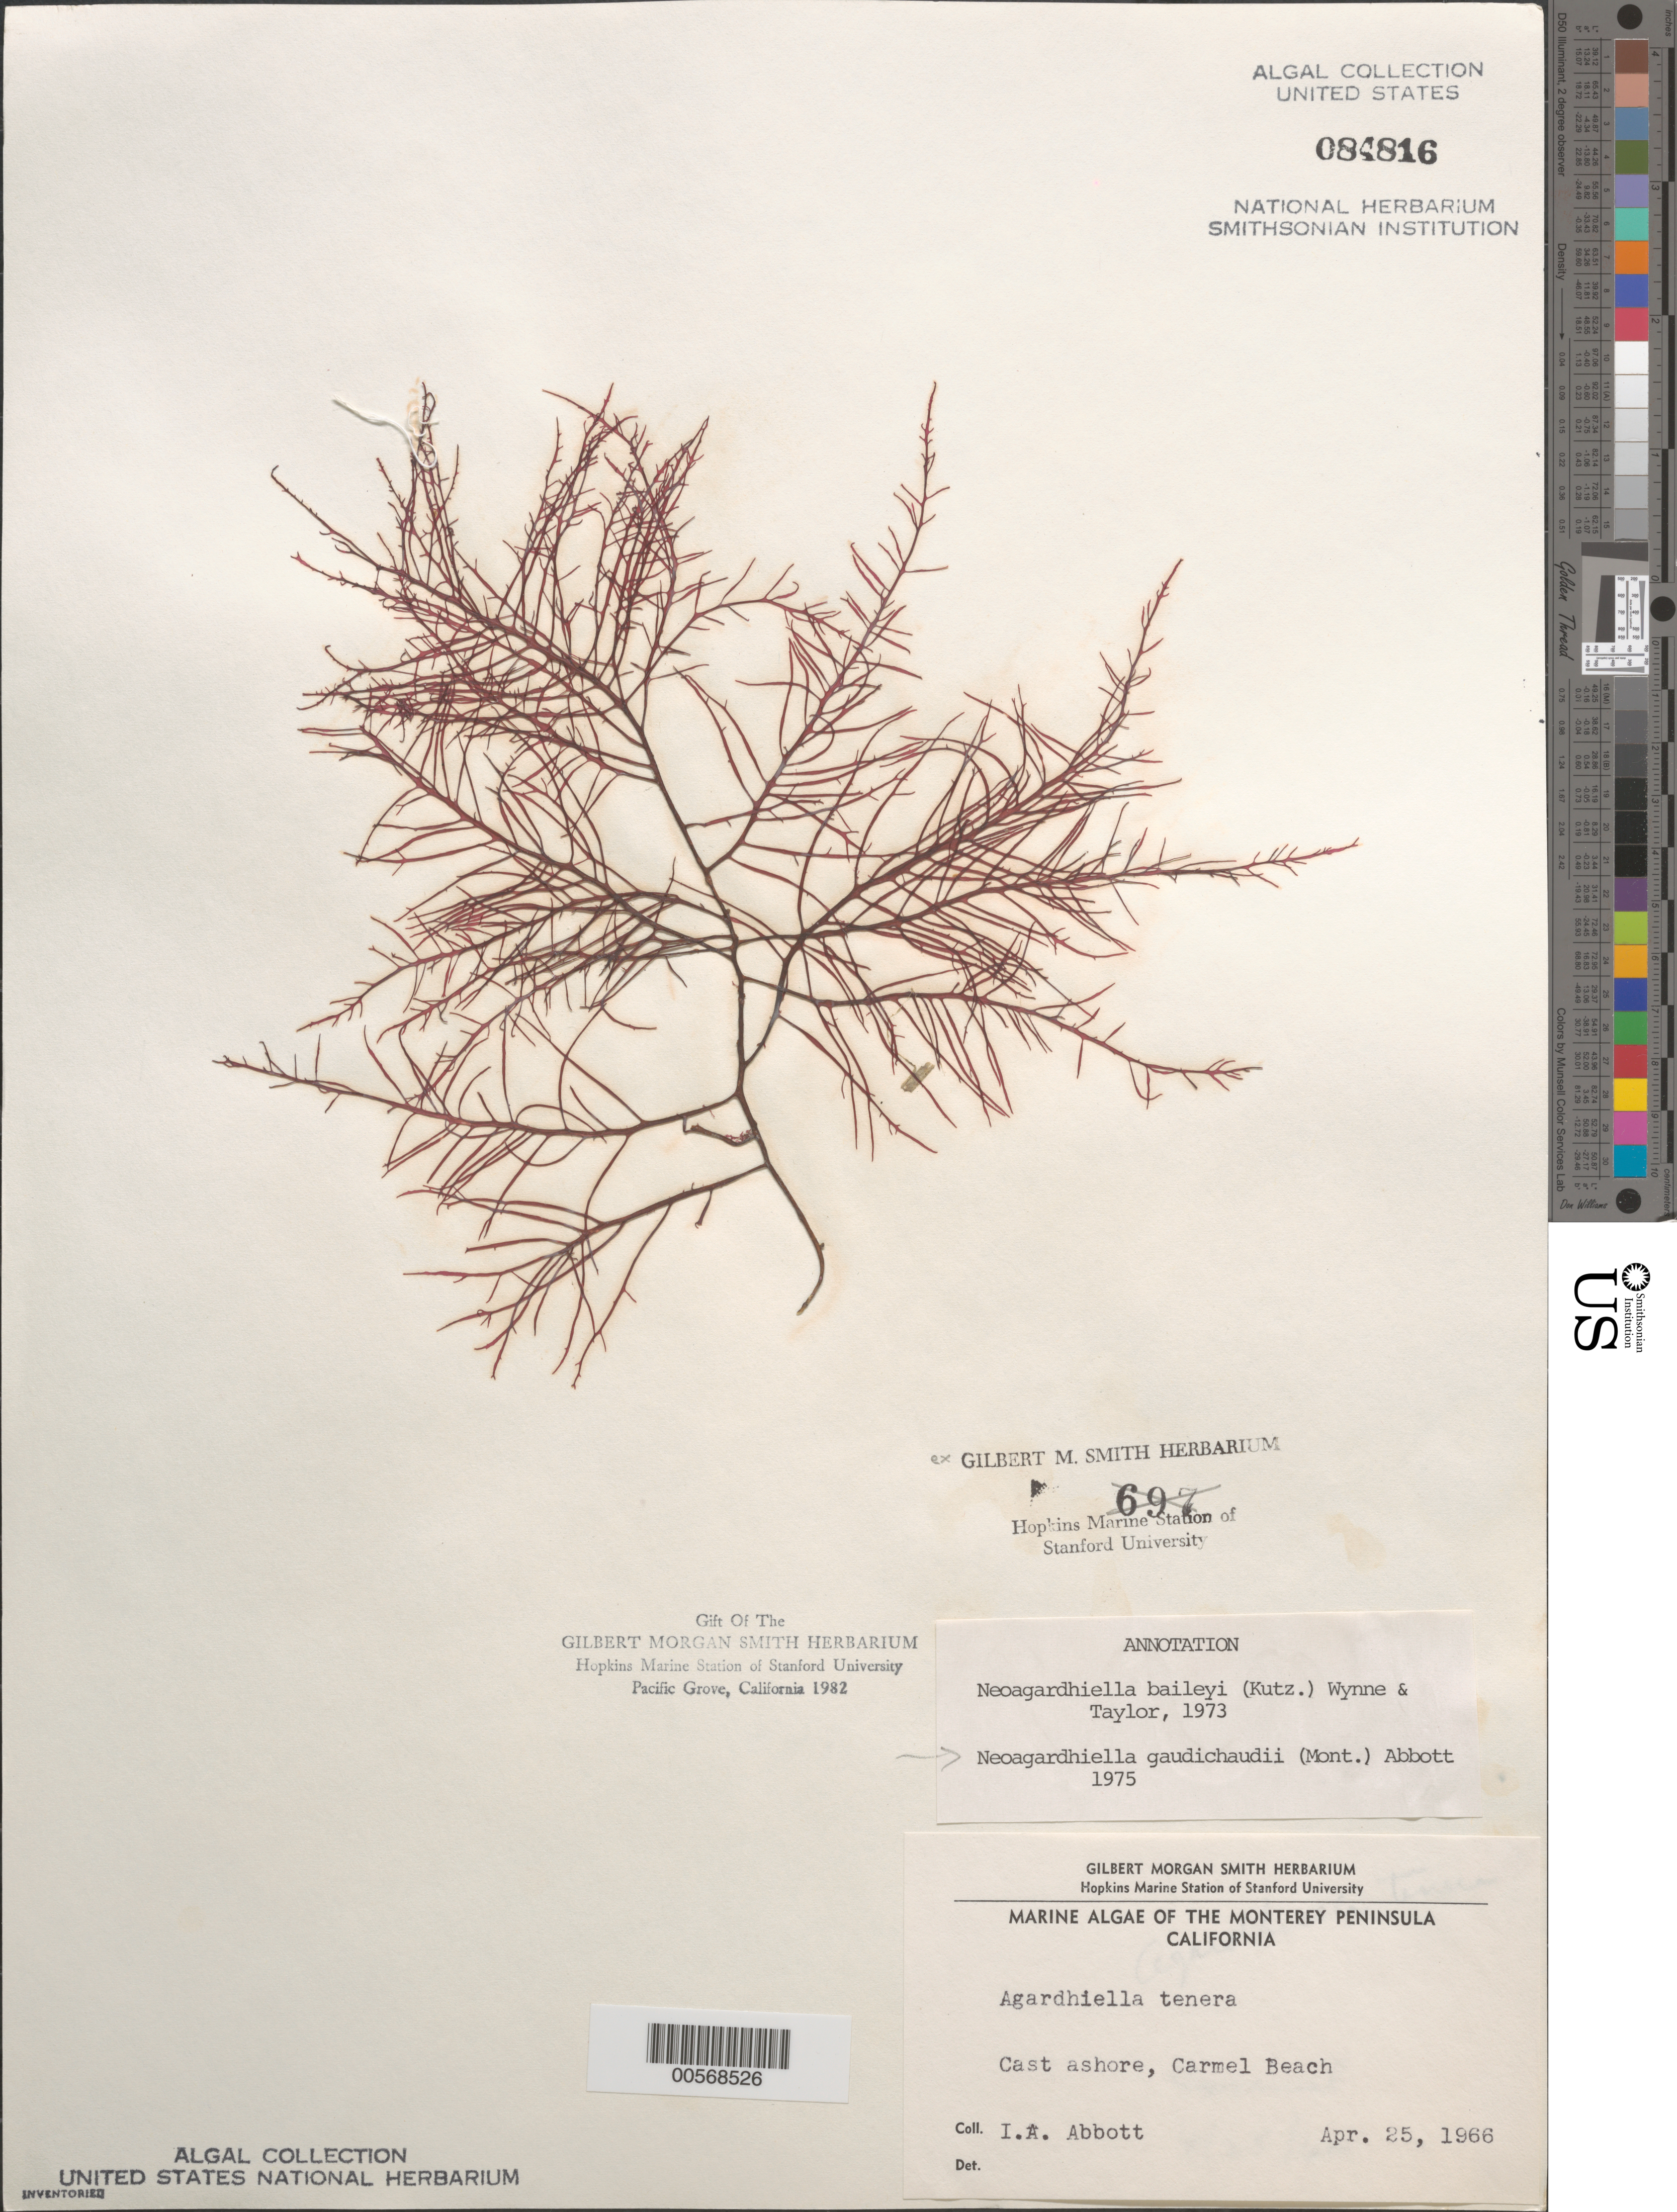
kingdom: Plantae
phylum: Rhodophyta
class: Florideophyceae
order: Gigartinales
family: Solieriaceae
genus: Sarcodiotheca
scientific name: Sarcodiotheca gaudichaudii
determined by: Algae name updating Project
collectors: I. A. Abbott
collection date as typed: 25 Apr 1966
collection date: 1966-04-25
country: United States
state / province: California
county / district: Monterey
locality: Carmel Beach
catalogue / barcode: US 84816